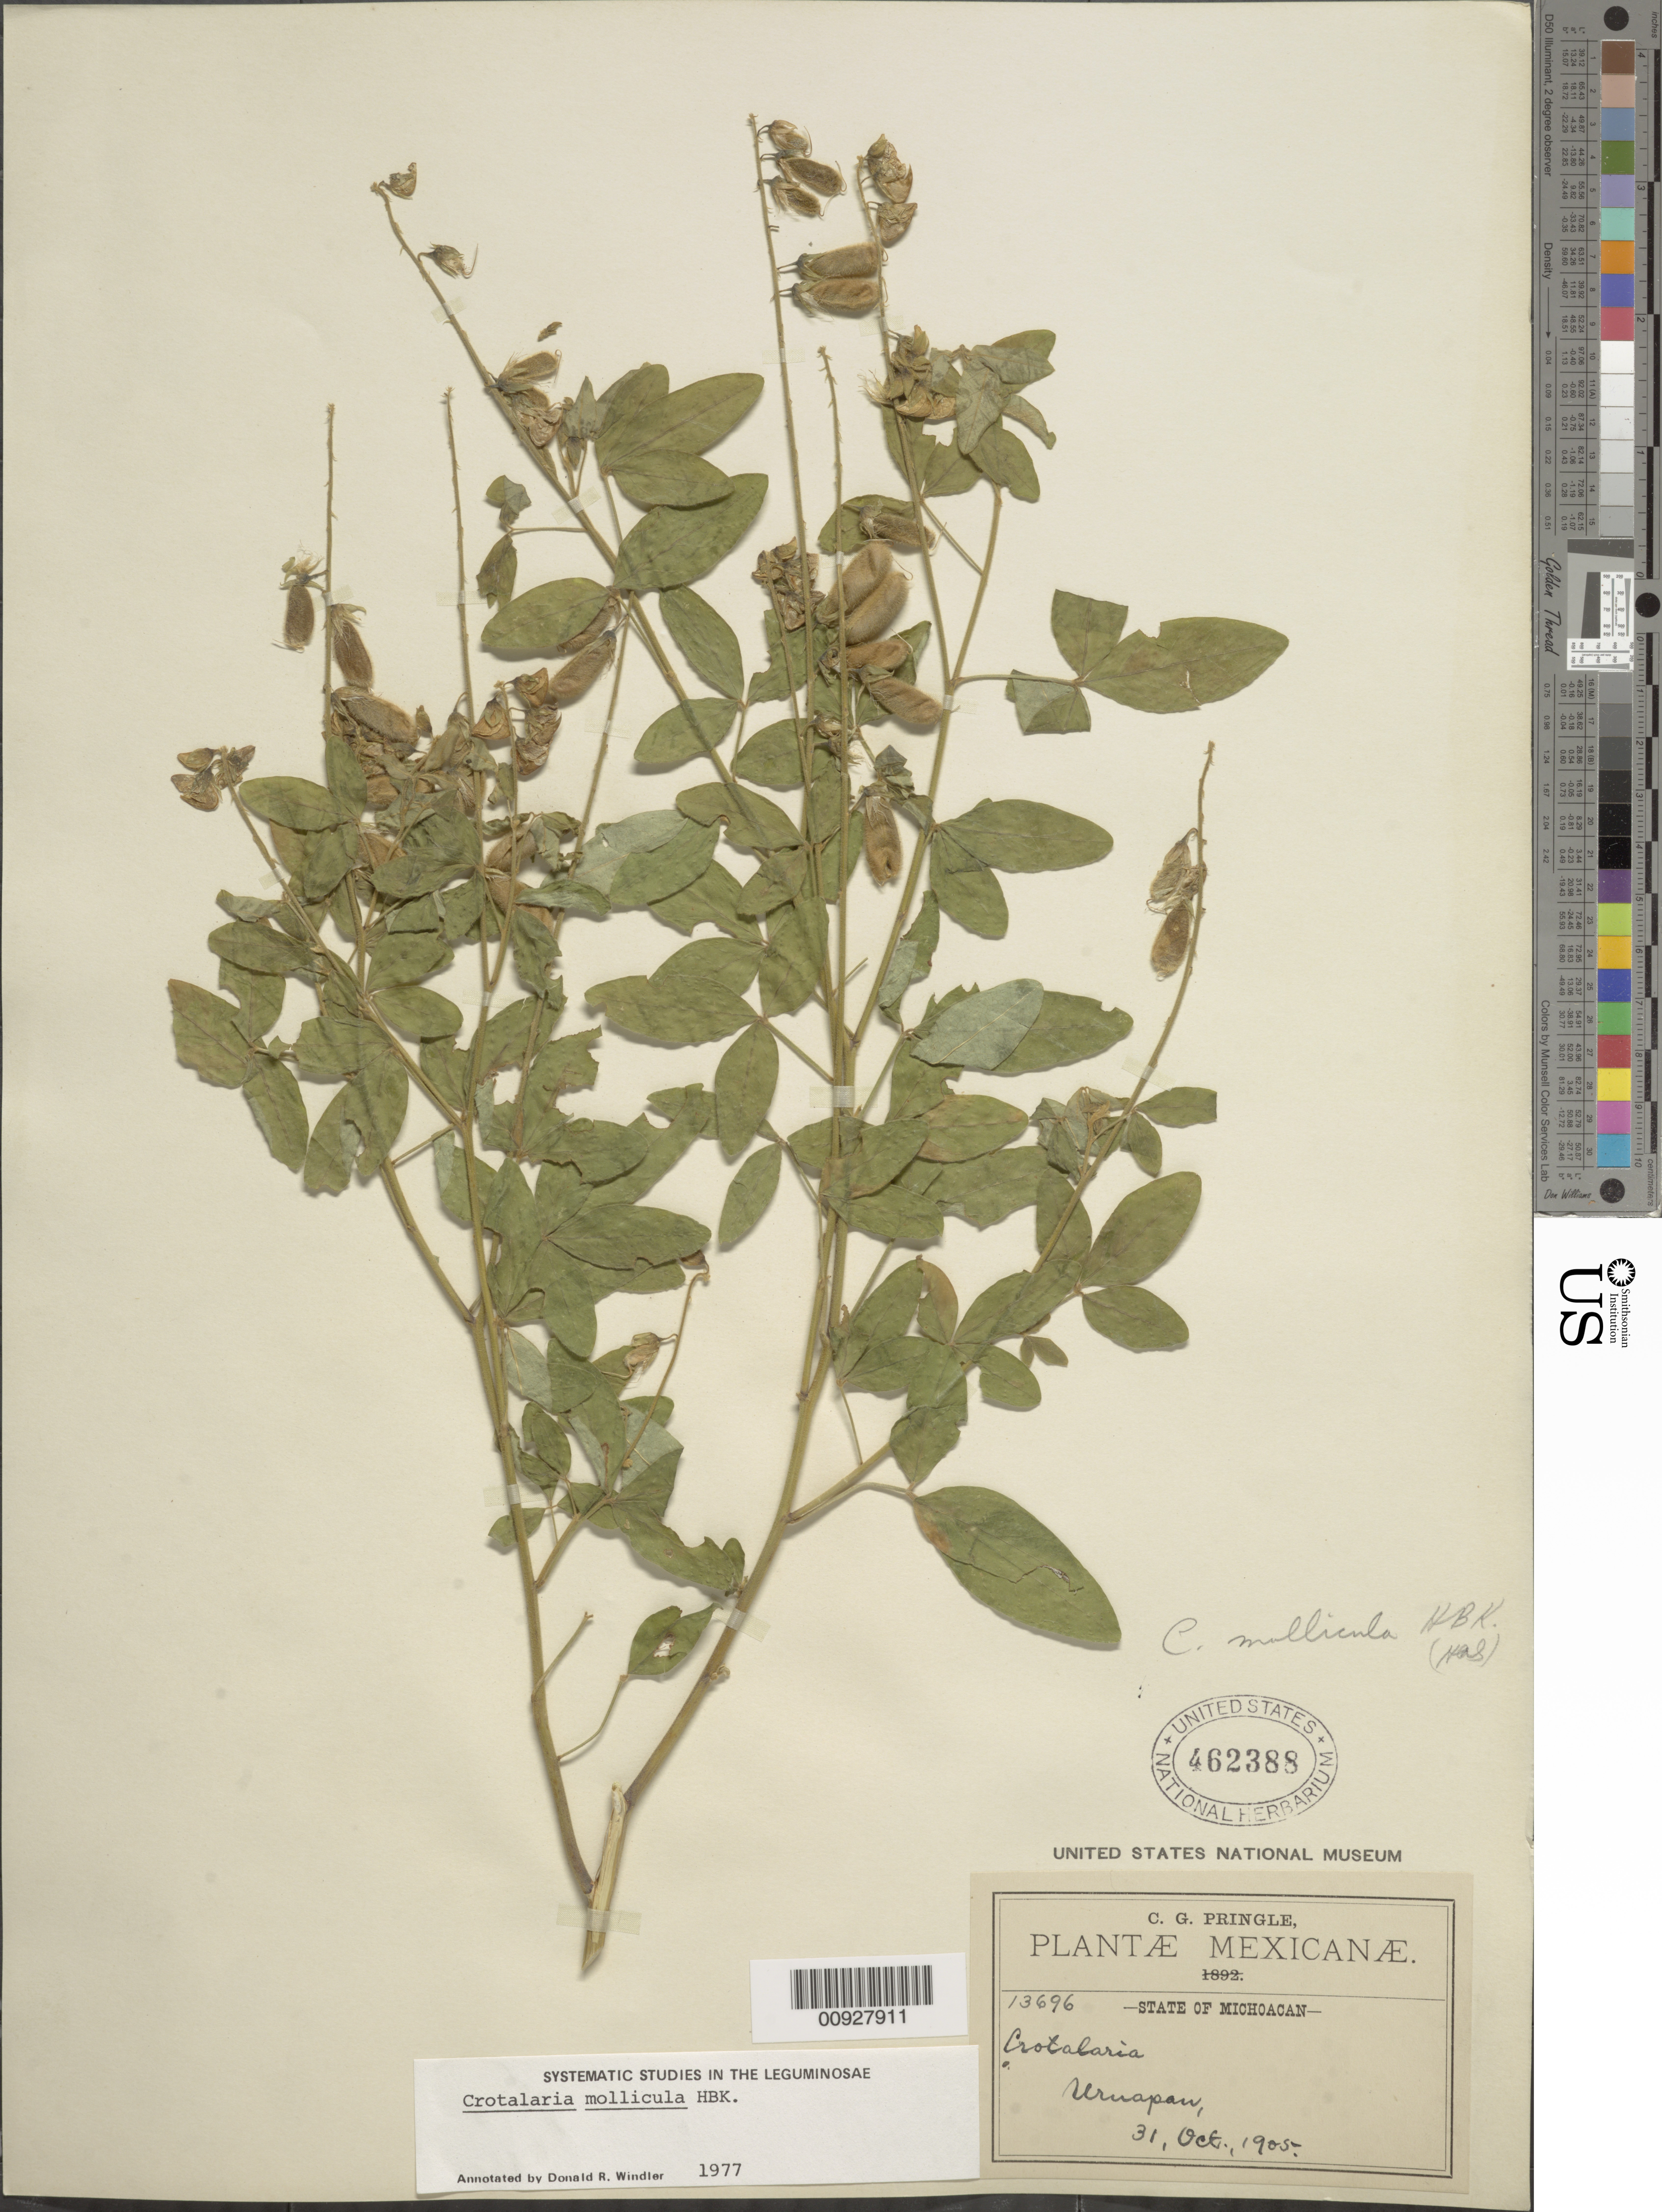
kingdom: Plantae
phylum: Tracheophyta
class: Magnoliopsida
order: Fabales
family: Fabaceae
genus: Crotalaria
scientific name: Crotalaria mollicula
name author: Kunth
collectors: C. G. Pringle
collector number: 13696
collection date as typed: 31 Oct 1905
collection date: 1905-10-31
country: Mexico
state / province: Michoacán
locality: Uruapan, State of Michoacán.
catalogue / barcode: US 462388